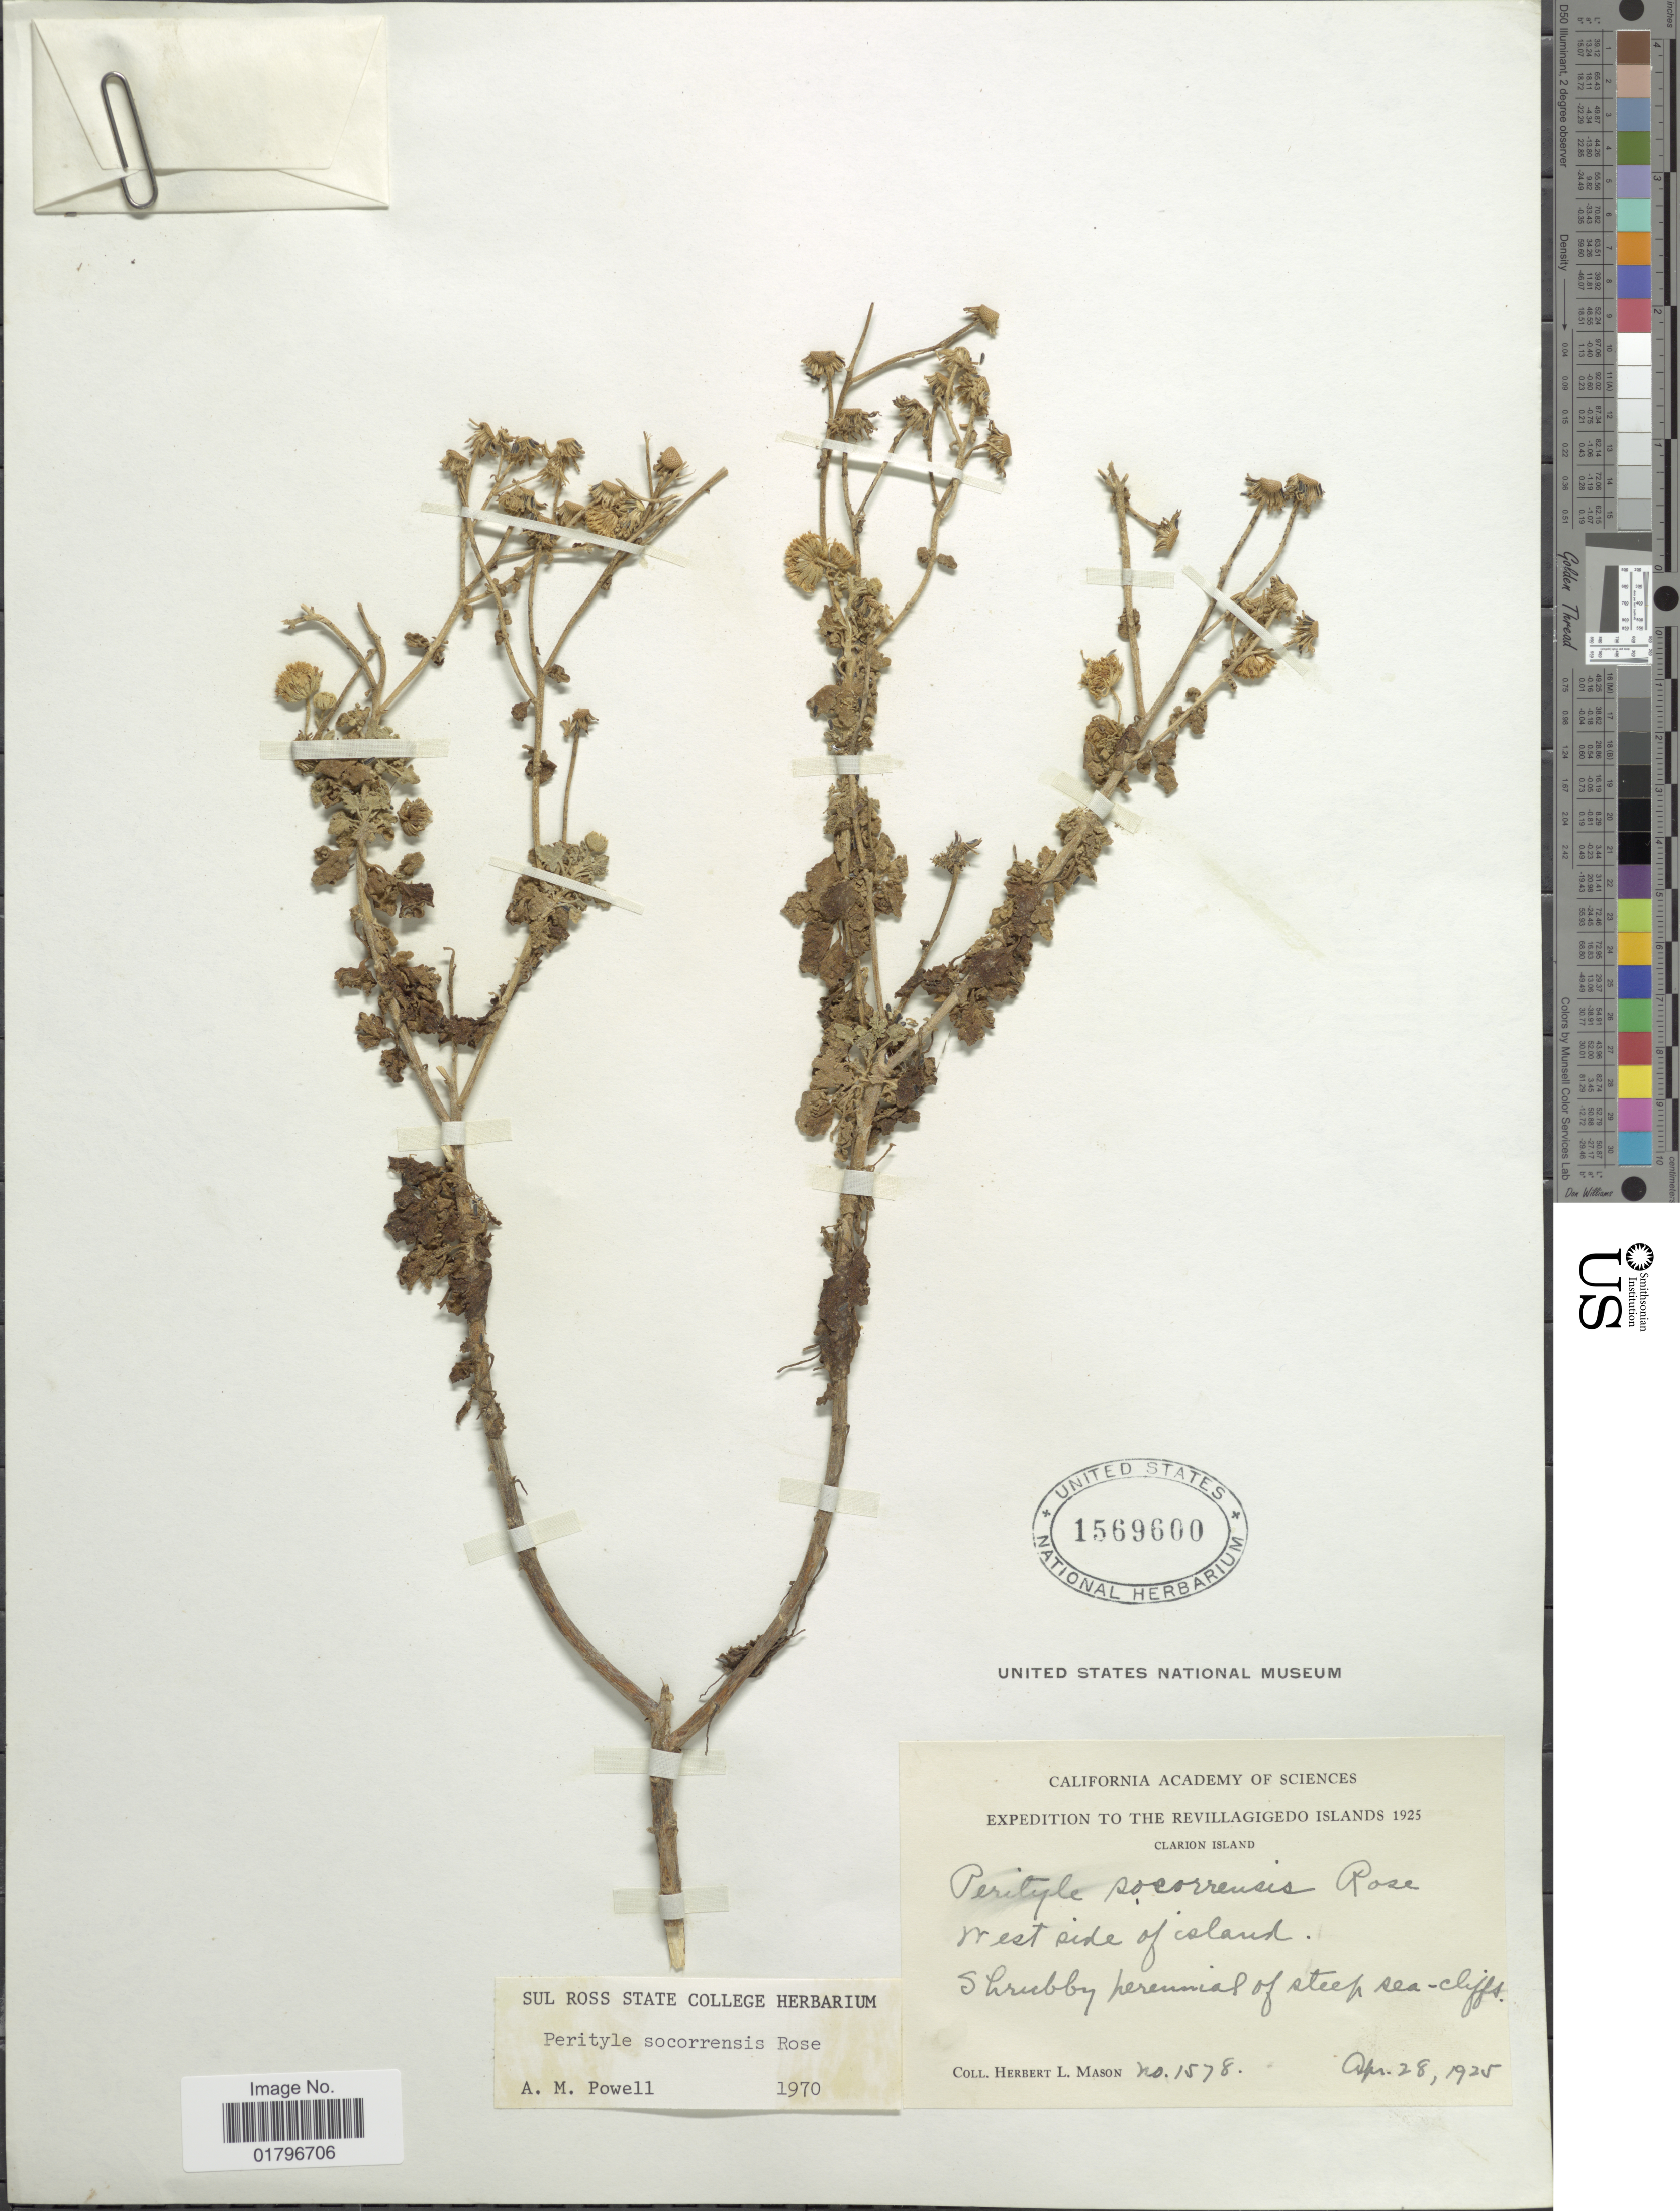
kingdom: Plantae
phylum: Tracheophyta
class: Magnoliopsida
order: Asterales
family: Asteraceae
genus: Perityle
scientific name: Perityle socorrosensis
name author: Rose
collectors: H. L. Mason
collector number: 1578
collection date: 1925-04-28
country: Mexico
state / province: Colima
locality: Revillagigedo Islands. Clarion Island. West side of island.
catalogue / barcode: US 1569600